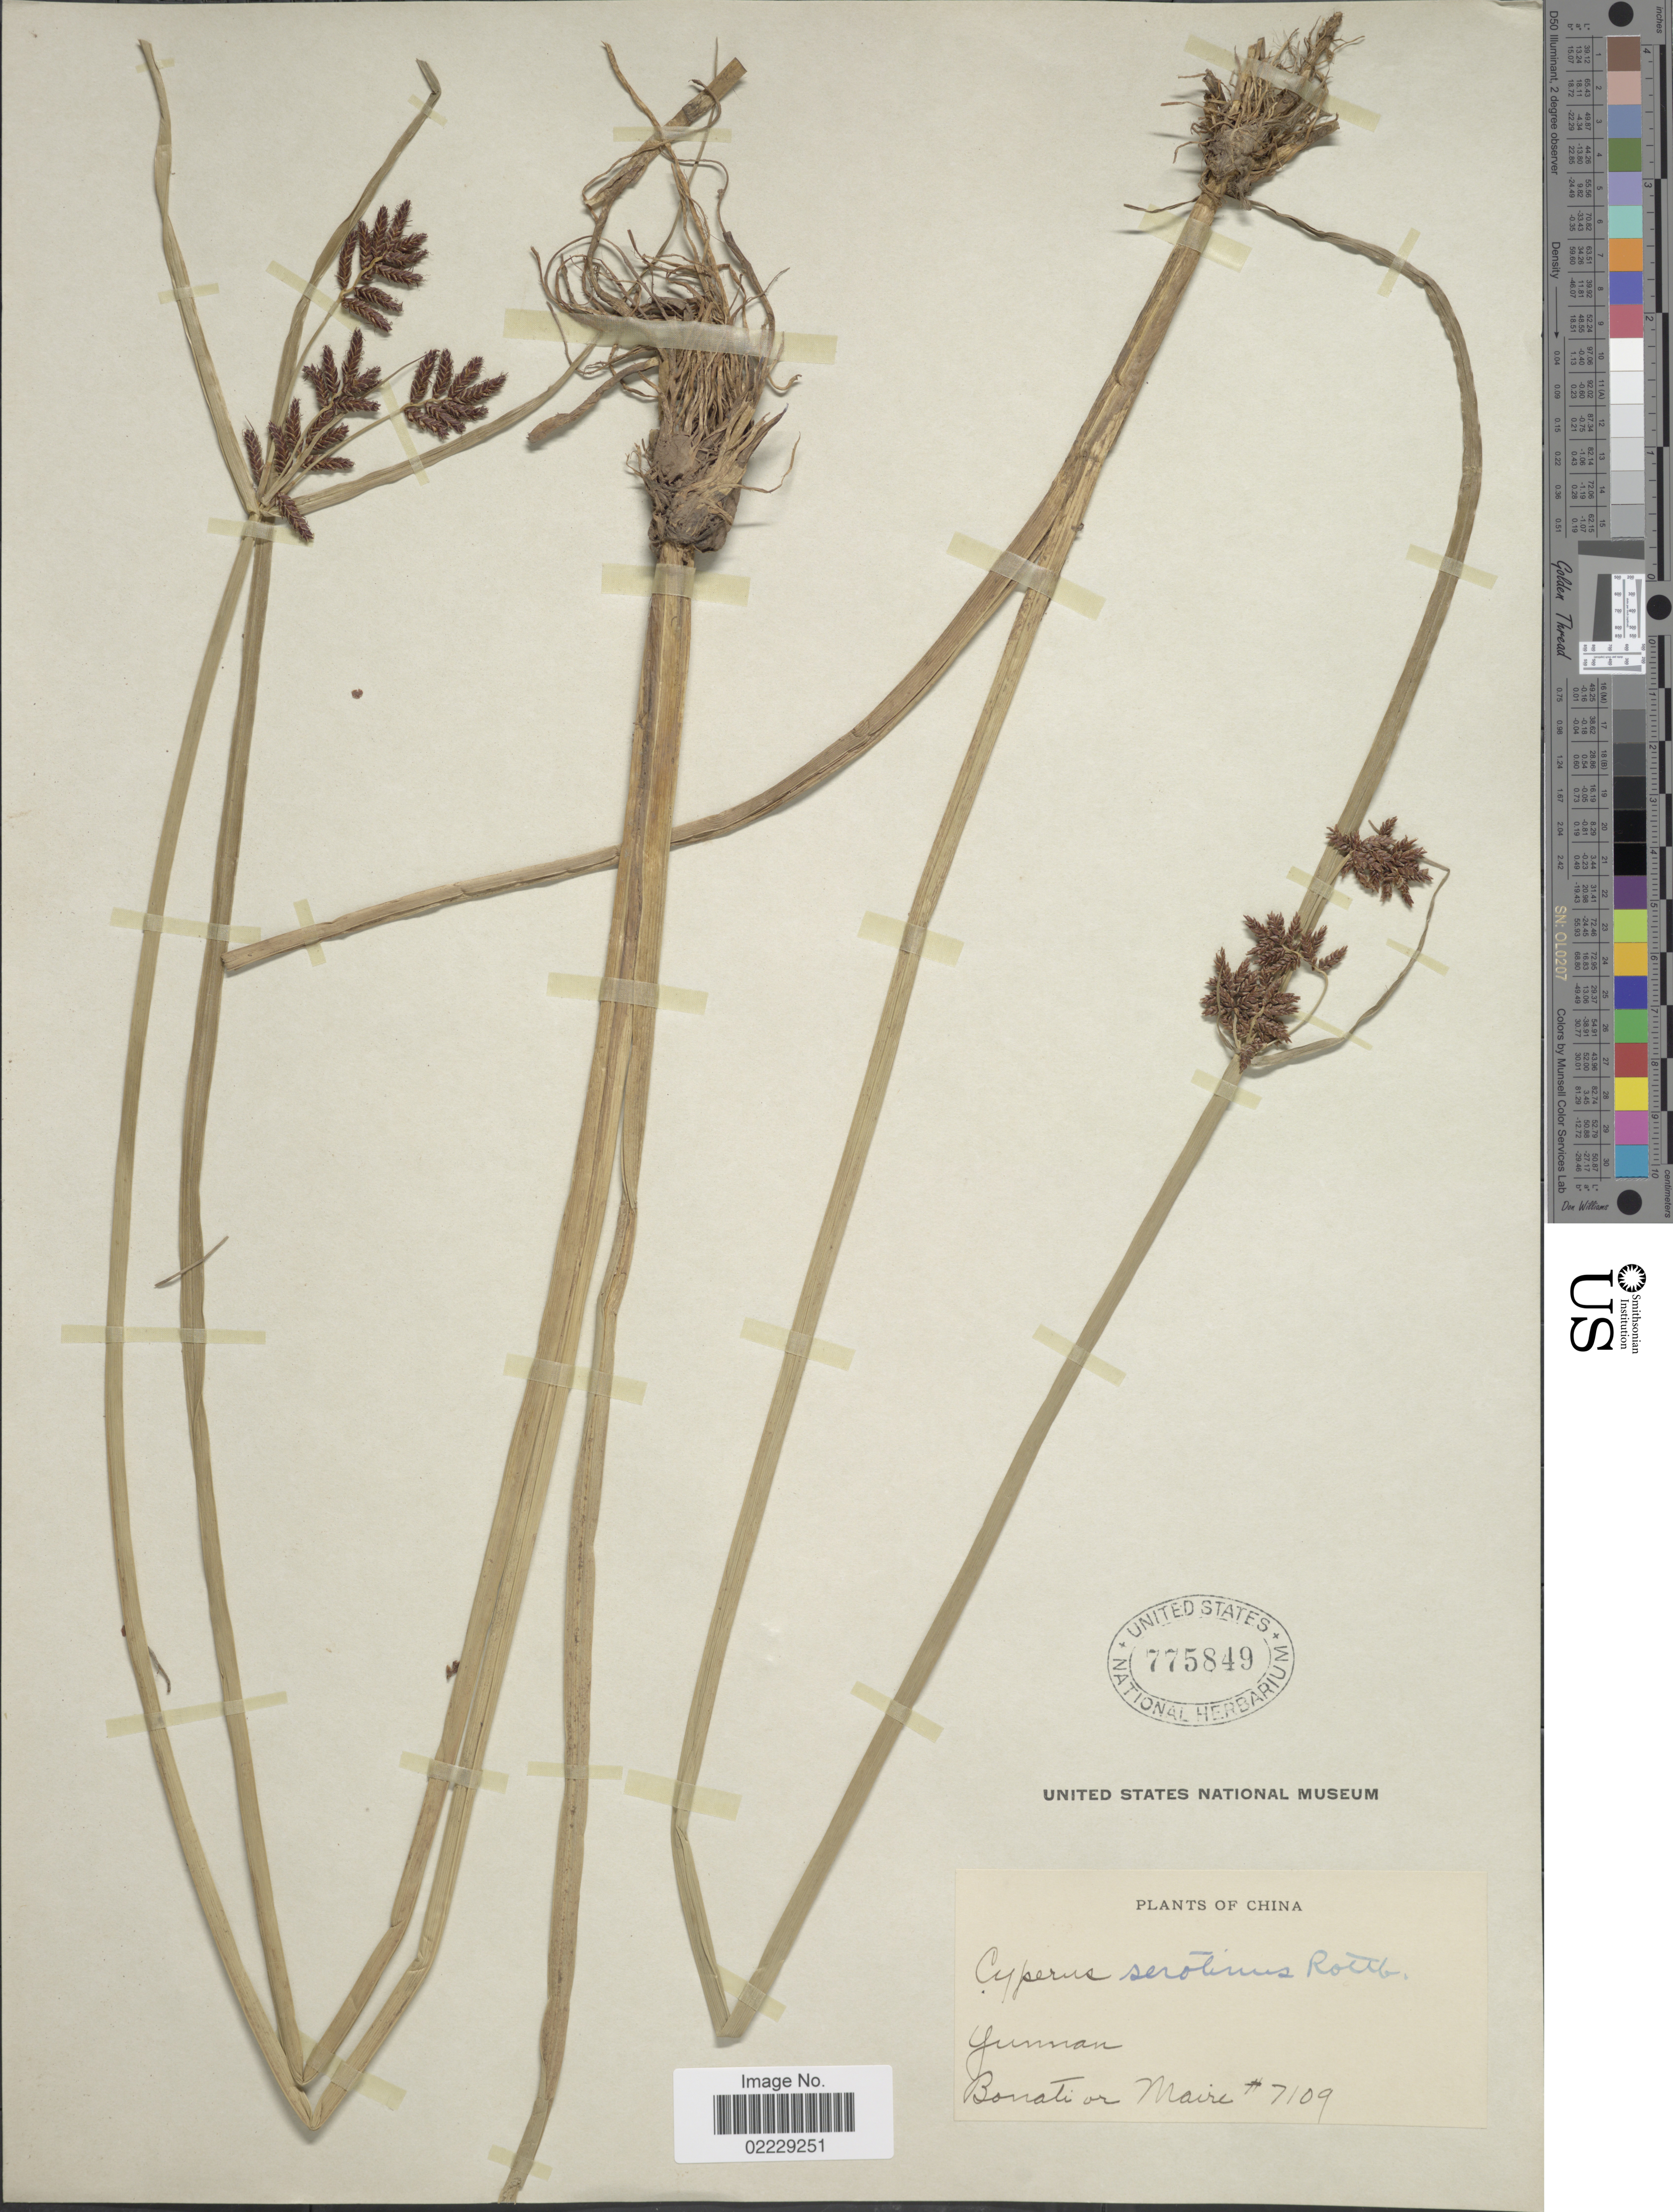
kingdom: Plantae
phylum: Tracheophyta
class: Liliopsida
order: Poales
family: Cyperaceae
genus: Cyperus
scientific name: Cyperus serotinus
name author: Rottb.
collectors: -. Bonati & Maire, --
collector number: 7109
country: China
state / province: Yunnan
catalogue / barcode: US 775849